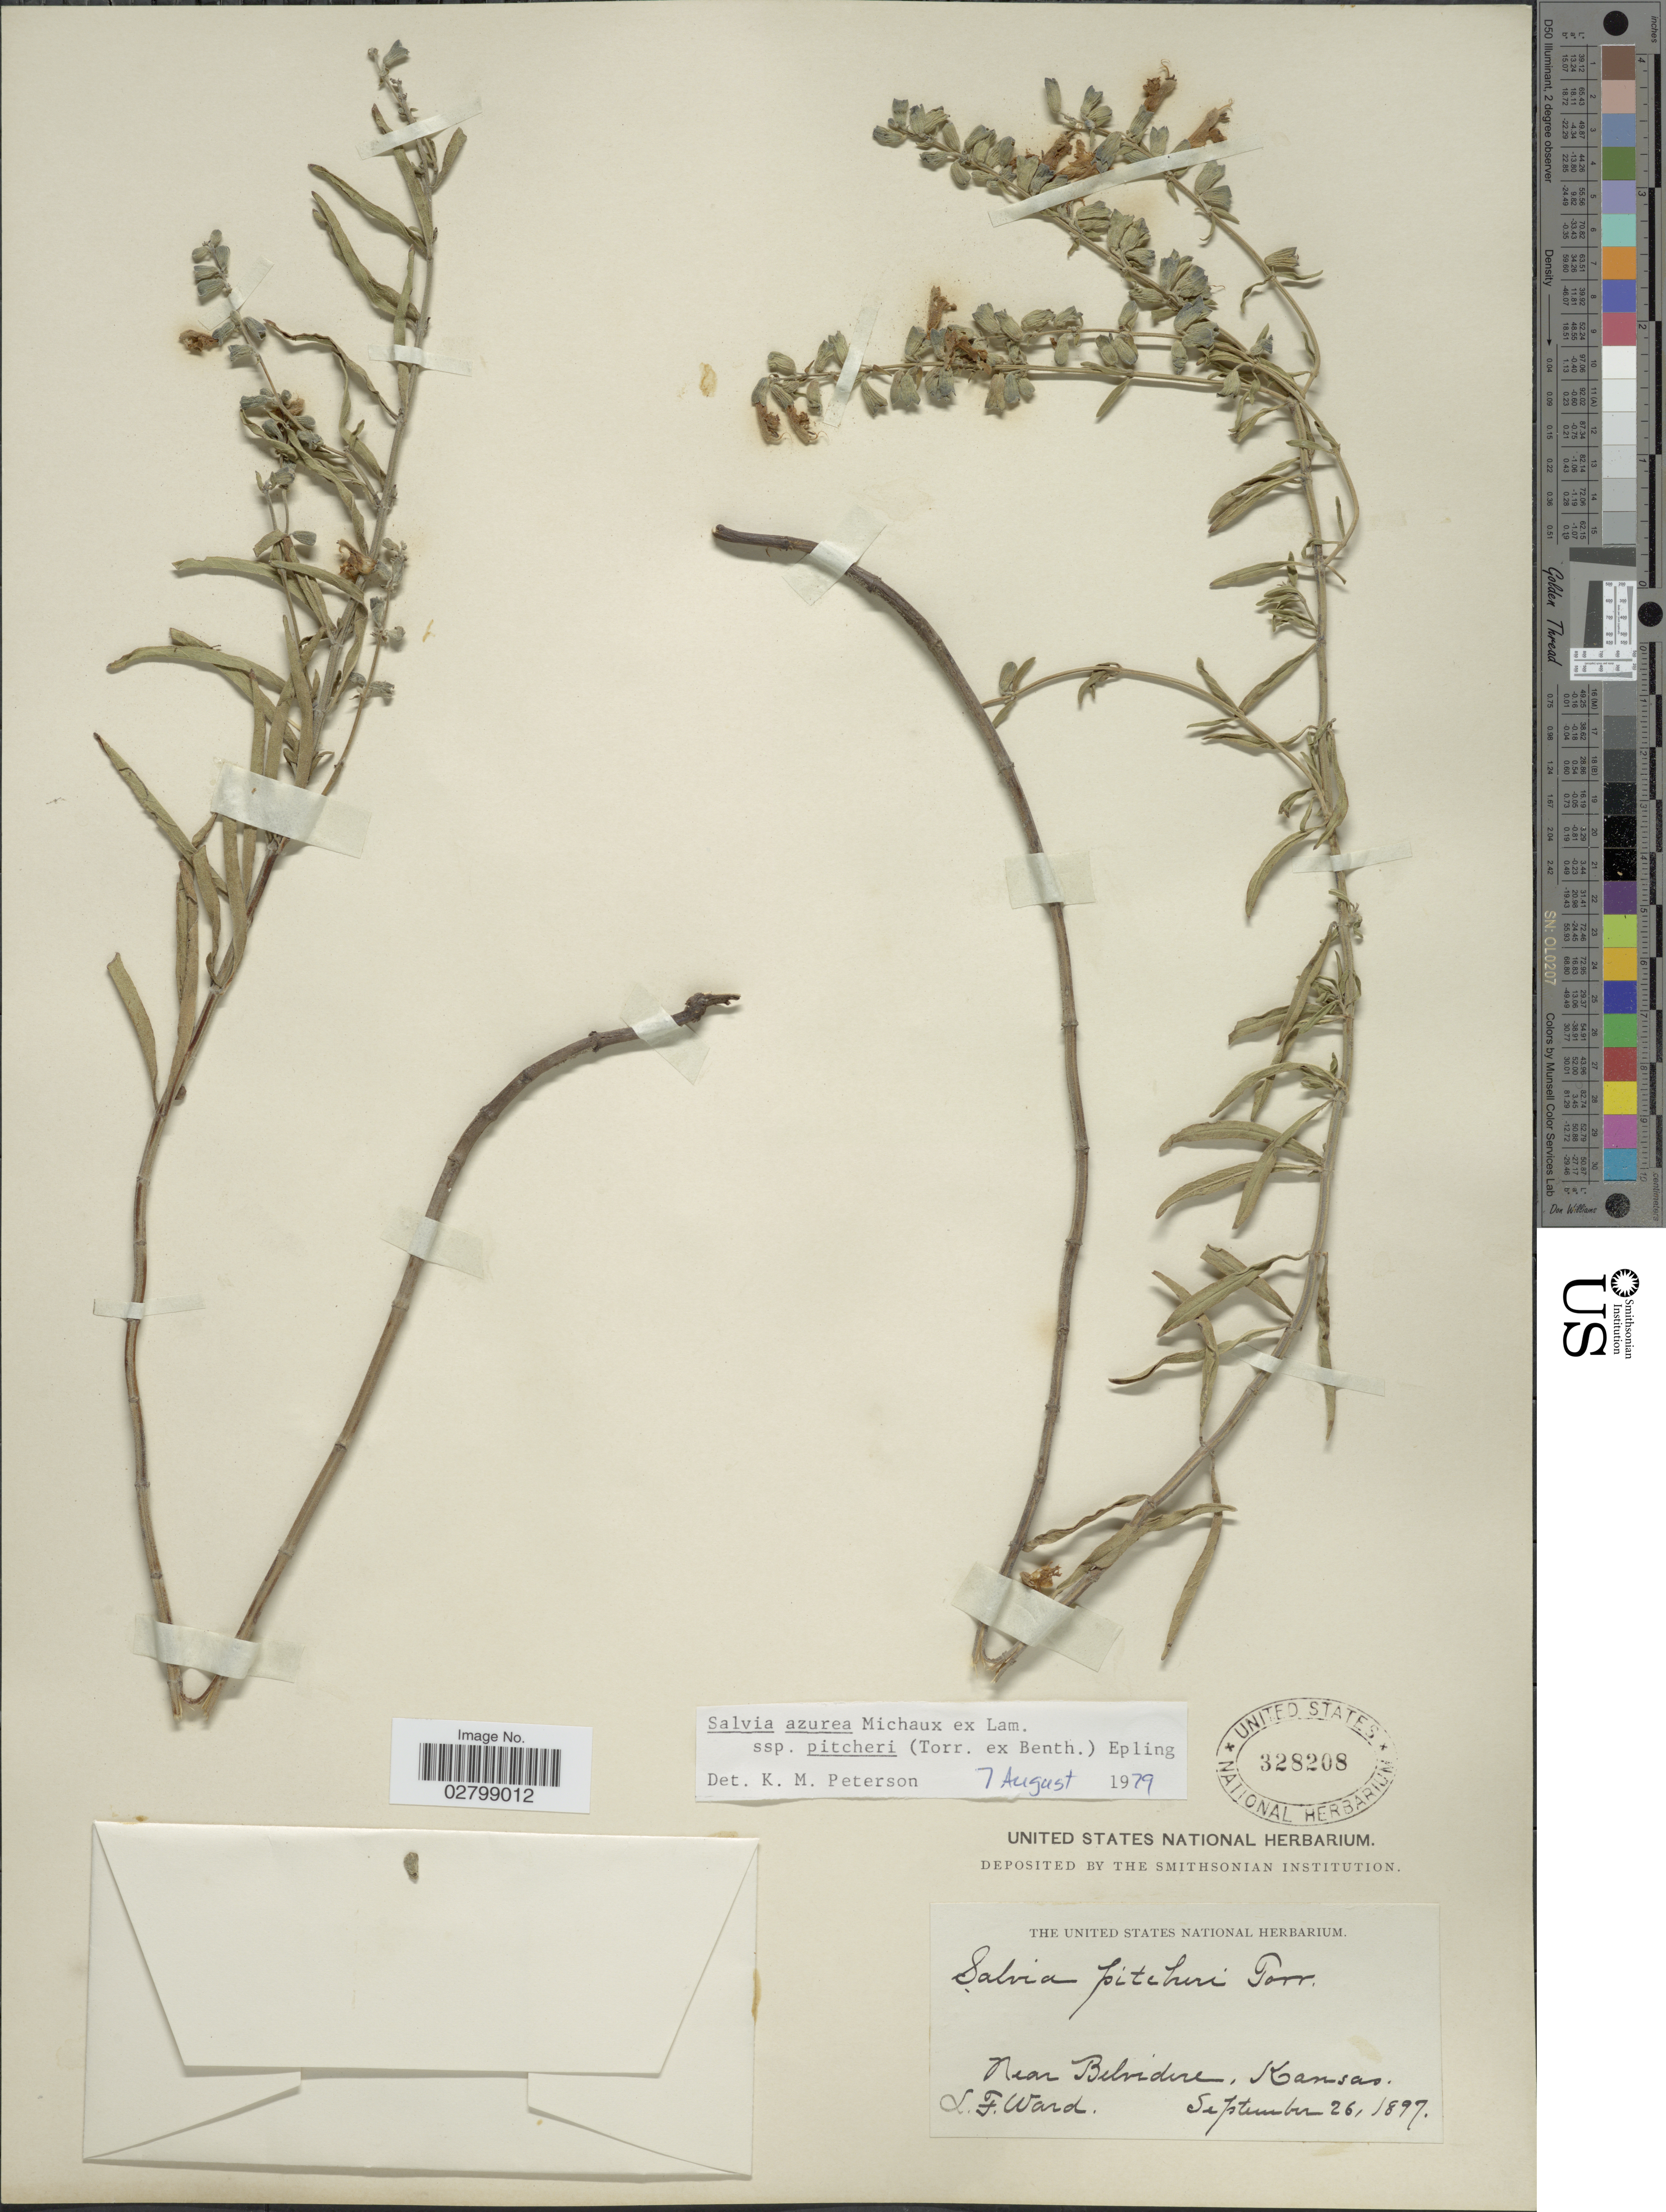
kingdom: Plantae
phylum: Tracheophyta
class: Magnoliopsida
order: Lamiales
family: Lamiaceae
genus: Salvia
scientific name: Salvia azurea subsp. pitcheri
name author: Michx. ex Lam.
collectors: L. Ward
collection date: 1897-09-26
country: United States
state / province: Kansas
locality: Near Belvidere.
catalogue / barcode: US 328208